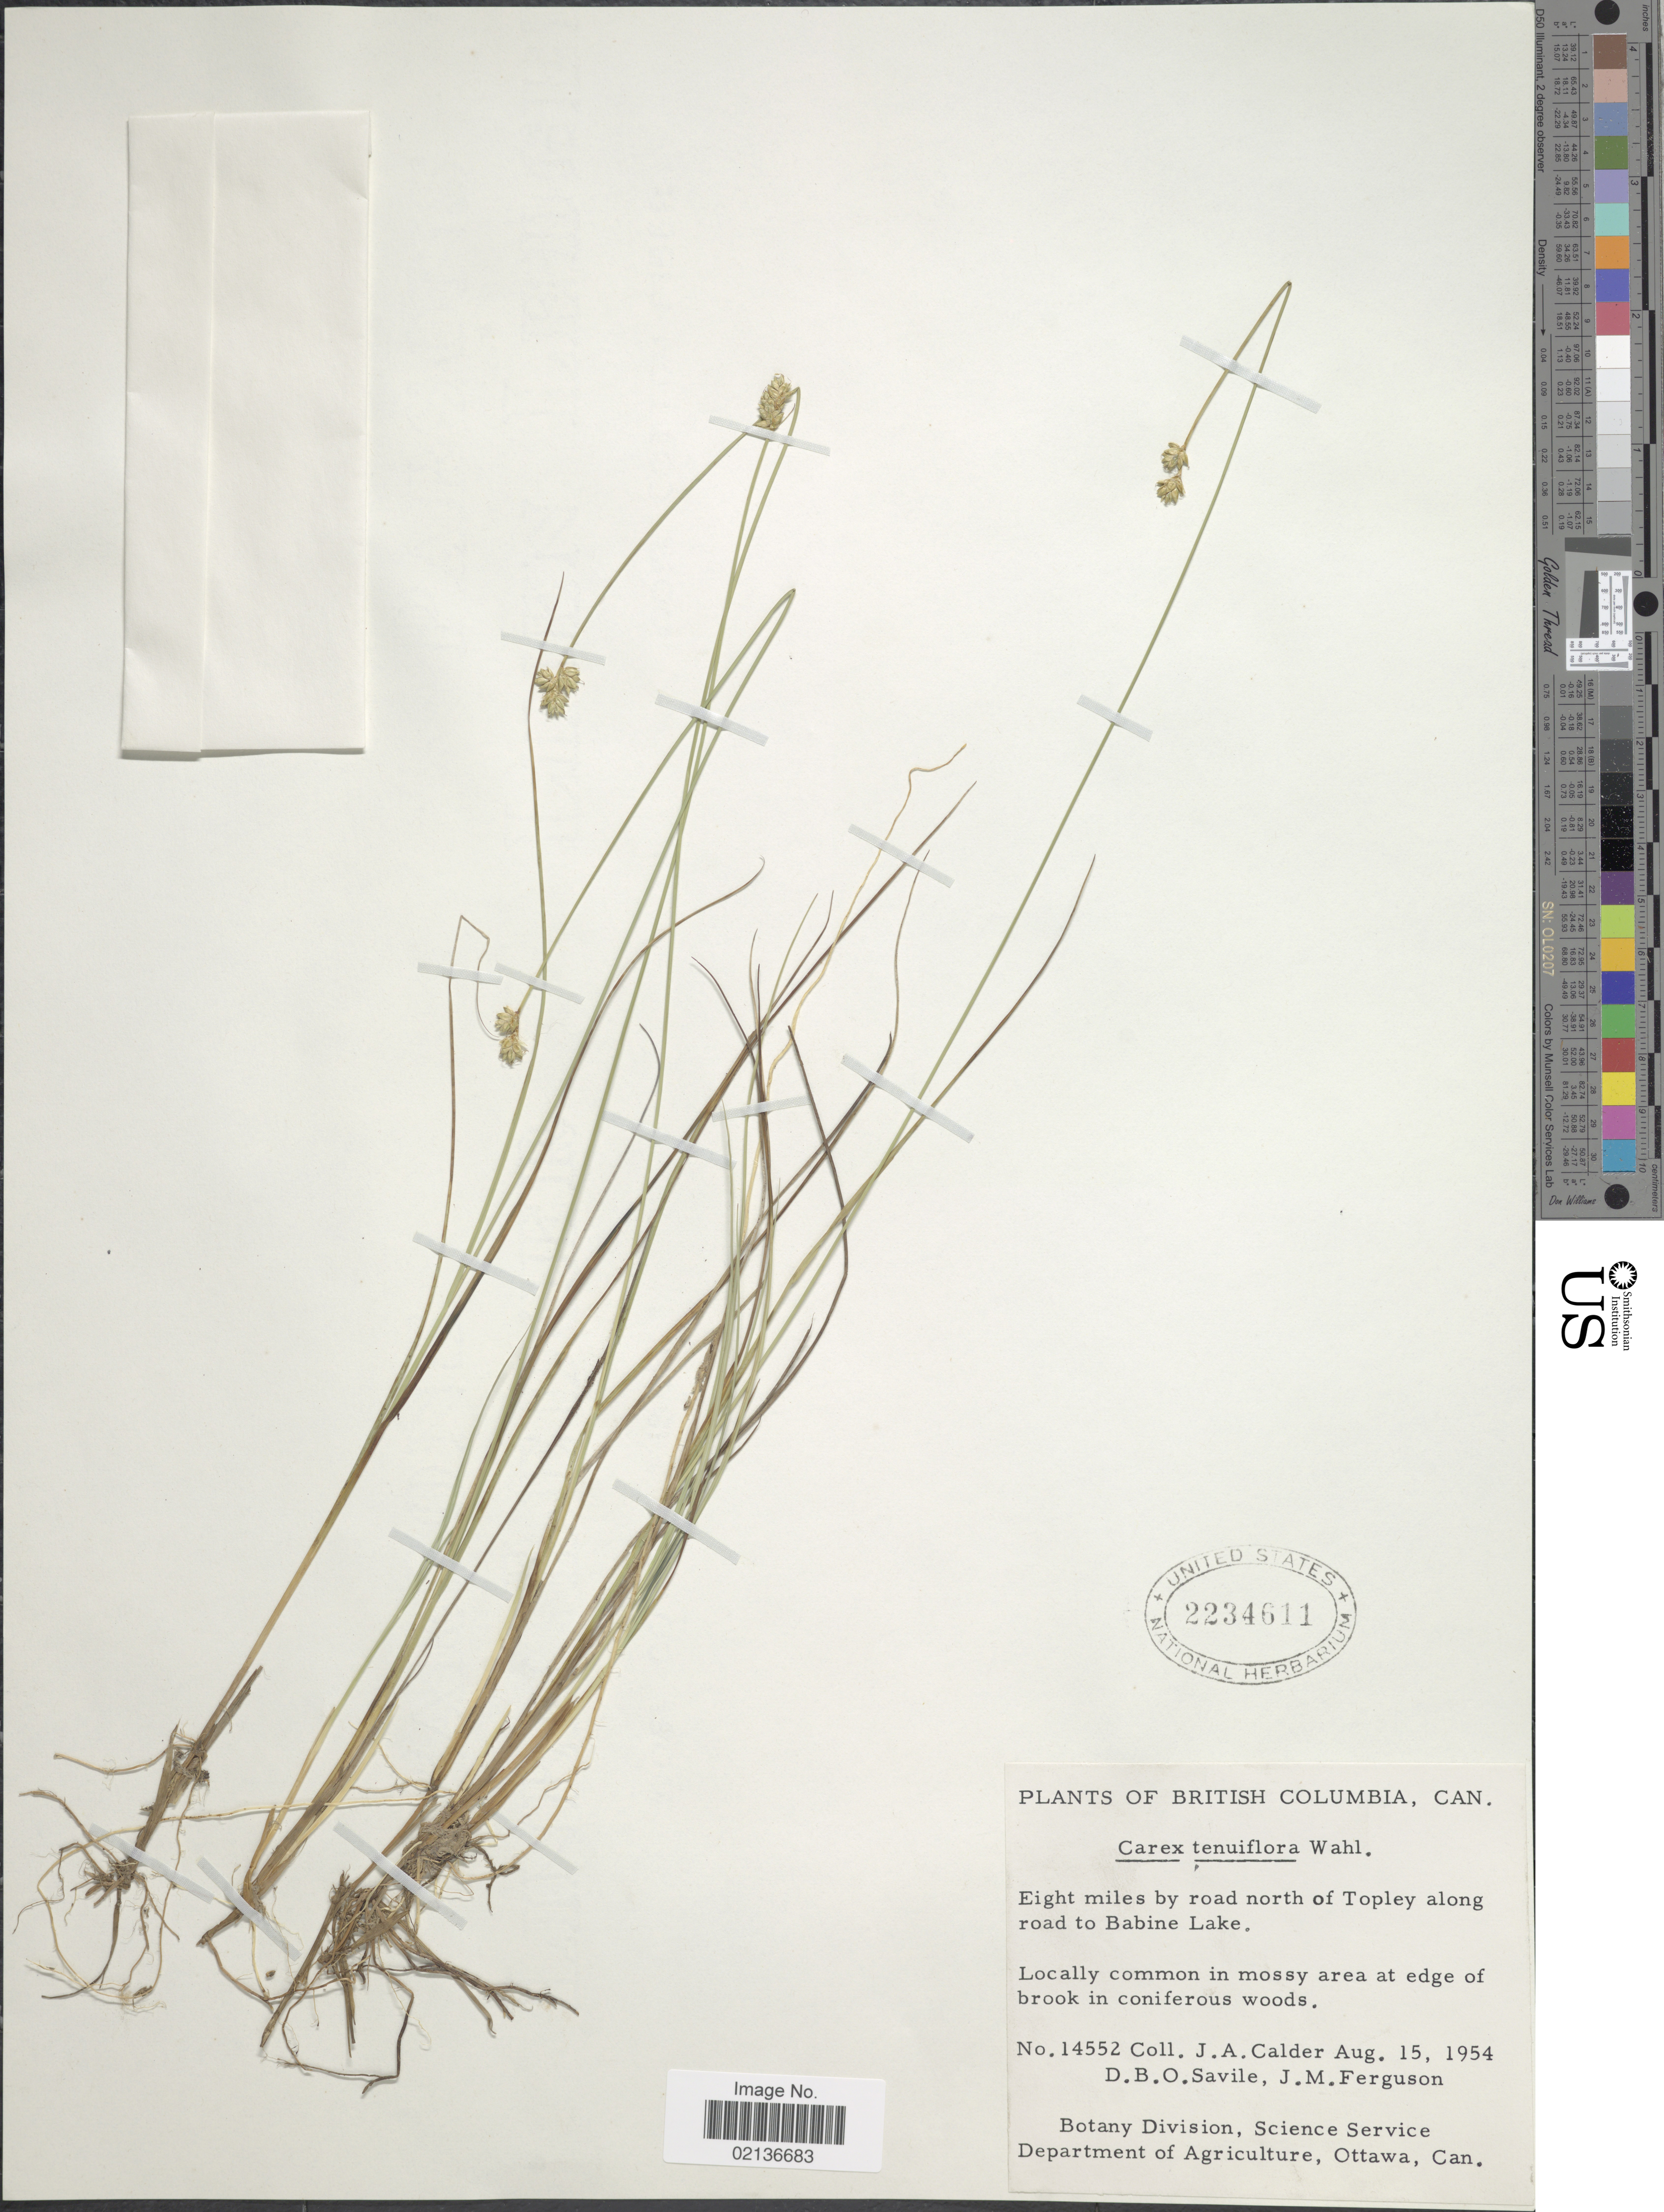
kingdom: Plantae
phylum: Tracheophyta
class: Liliopsida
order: Poales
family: Cyperaceae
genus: Carex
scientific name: Carex tenuiflora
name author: Wahlenb.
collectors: J. A. Calder, D. Savile & J. M. Ferguson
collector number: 14552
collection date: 1954-08-15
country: Canada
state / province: British Columbia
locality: Eight miles by road north of Topkey along road to Babine Lake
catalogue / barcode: US 2234611